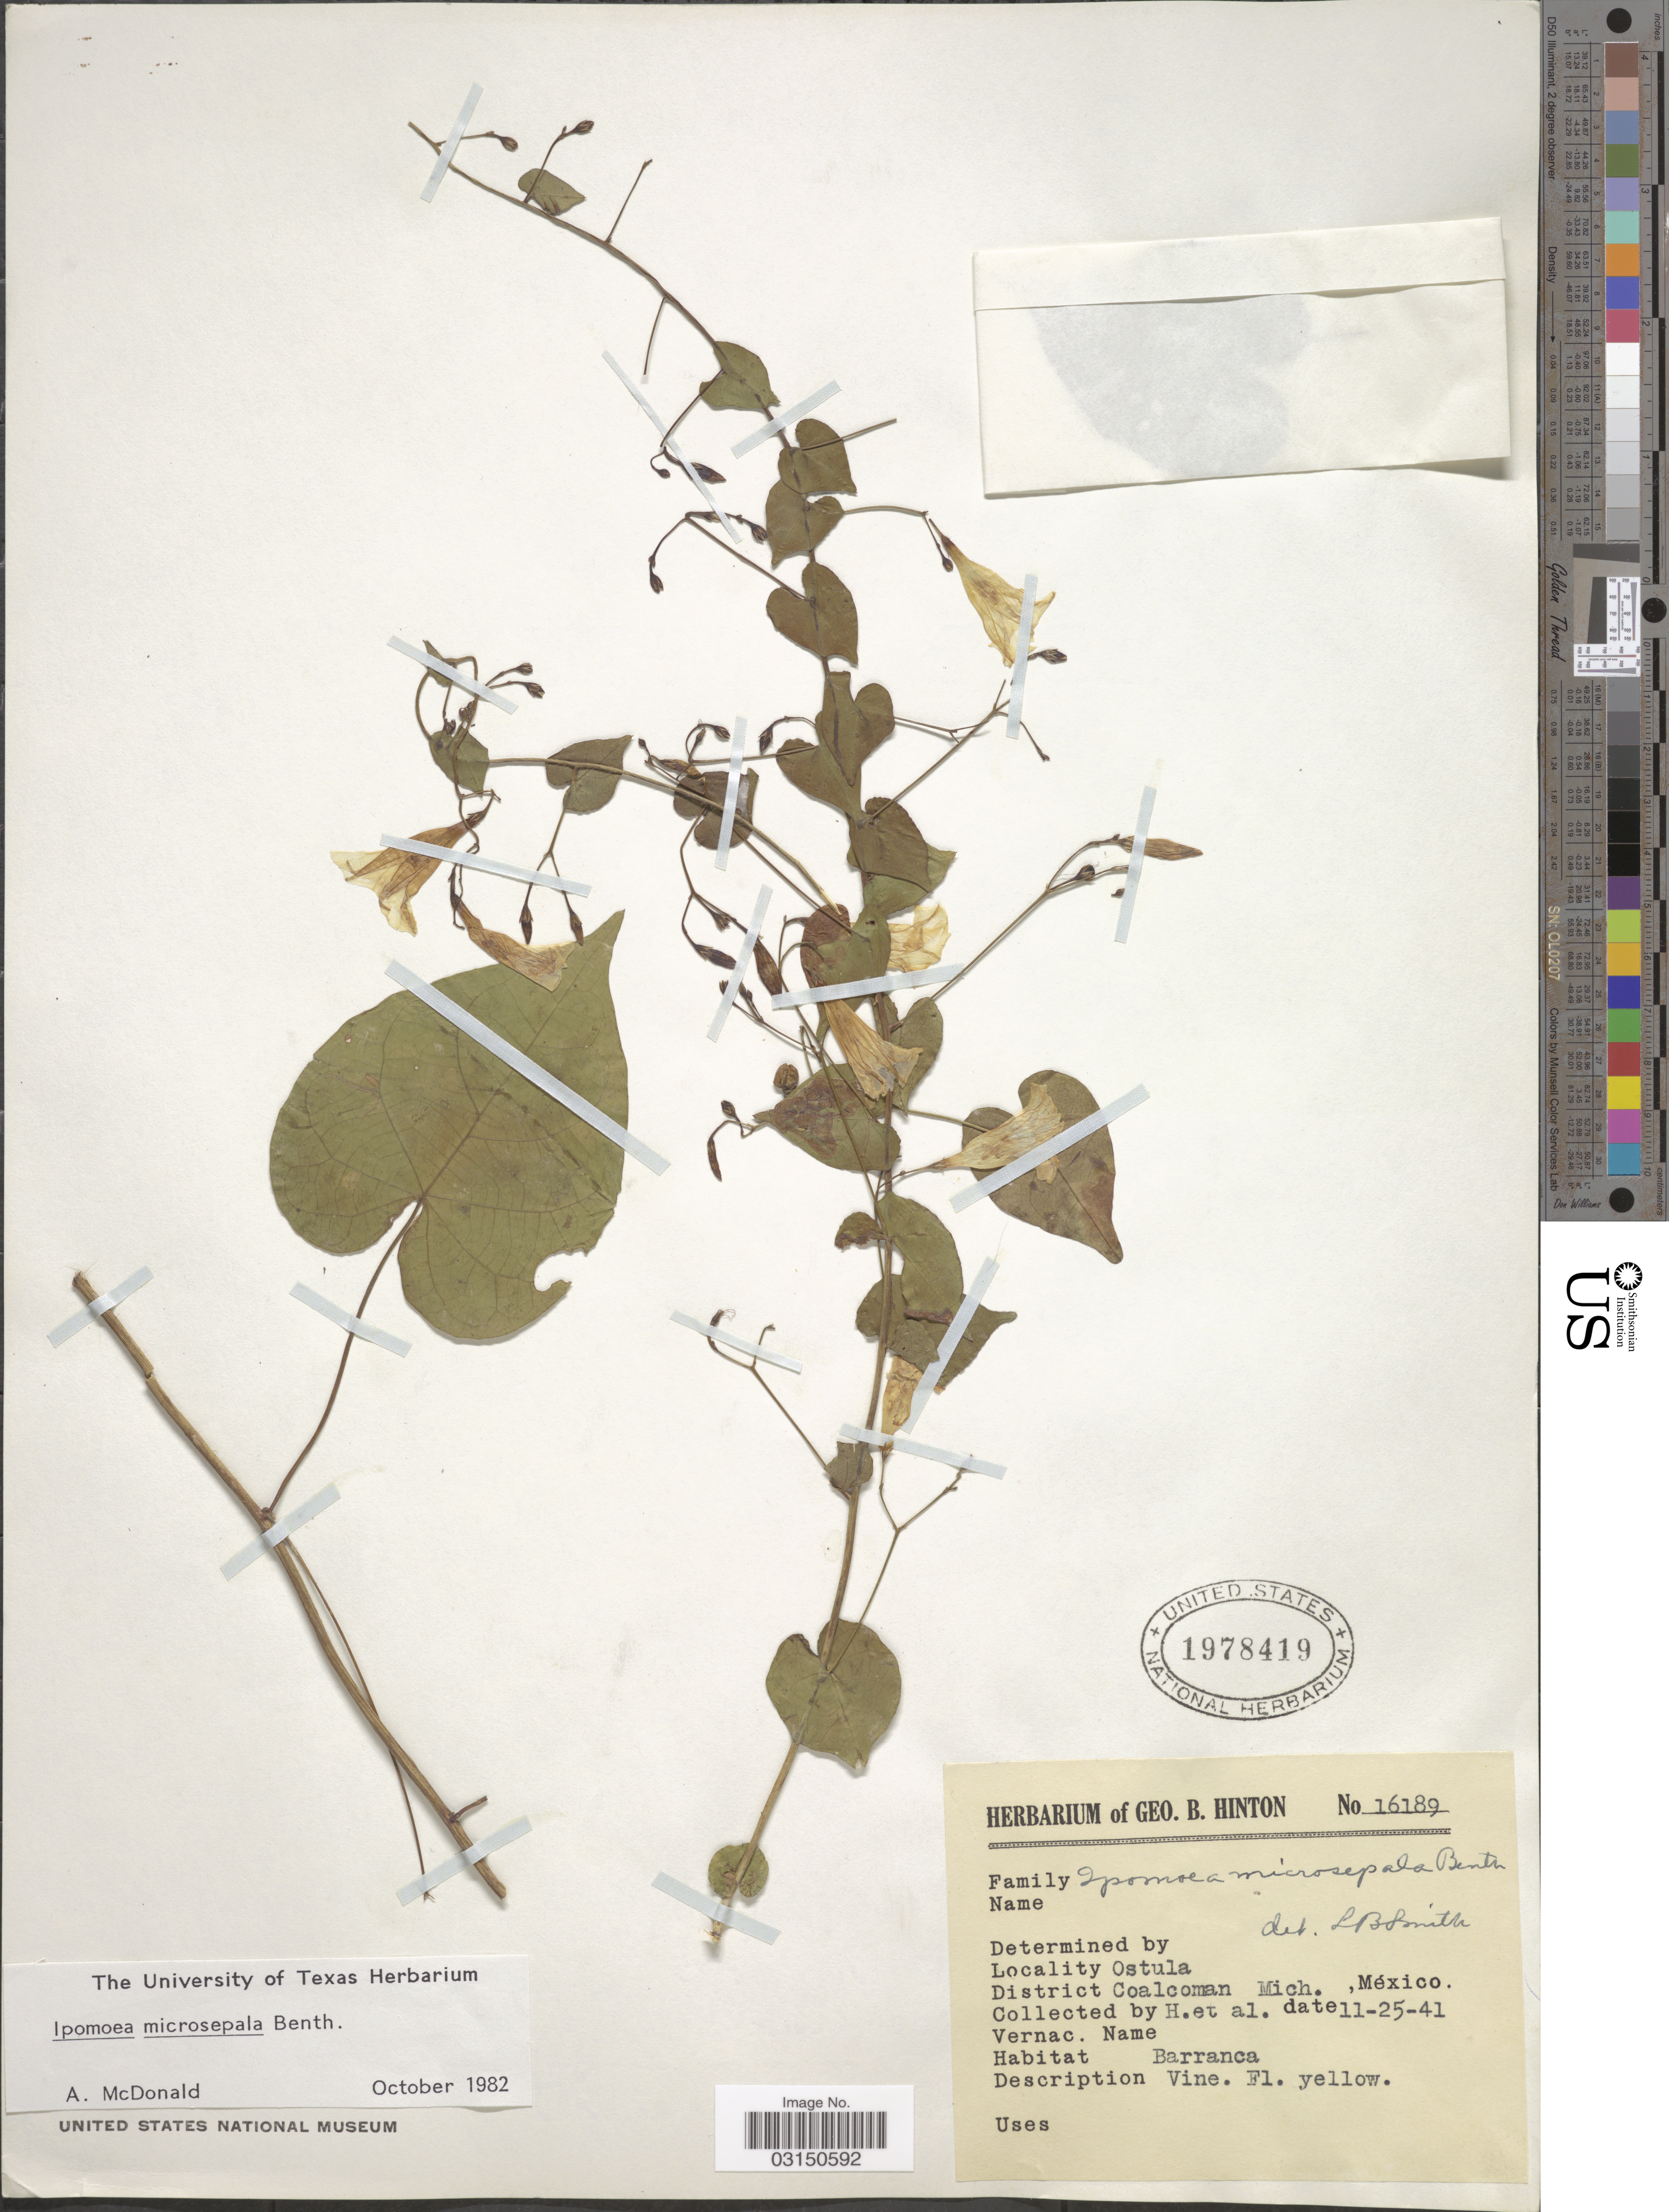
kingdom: Plantae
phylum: Tracheophyta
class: Magnoliopsida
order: Solanales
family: Convolvulaceae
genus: Ipomoea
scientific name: Ipomoea microsepala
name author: Benth.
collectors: G. B. Hinton & et al.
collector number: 16189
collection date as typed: Transcribed d/m/y: 25/11/41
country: Mexico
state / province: Michoacán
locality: Ostula. District Coalcoman.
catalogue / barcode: US 1978419